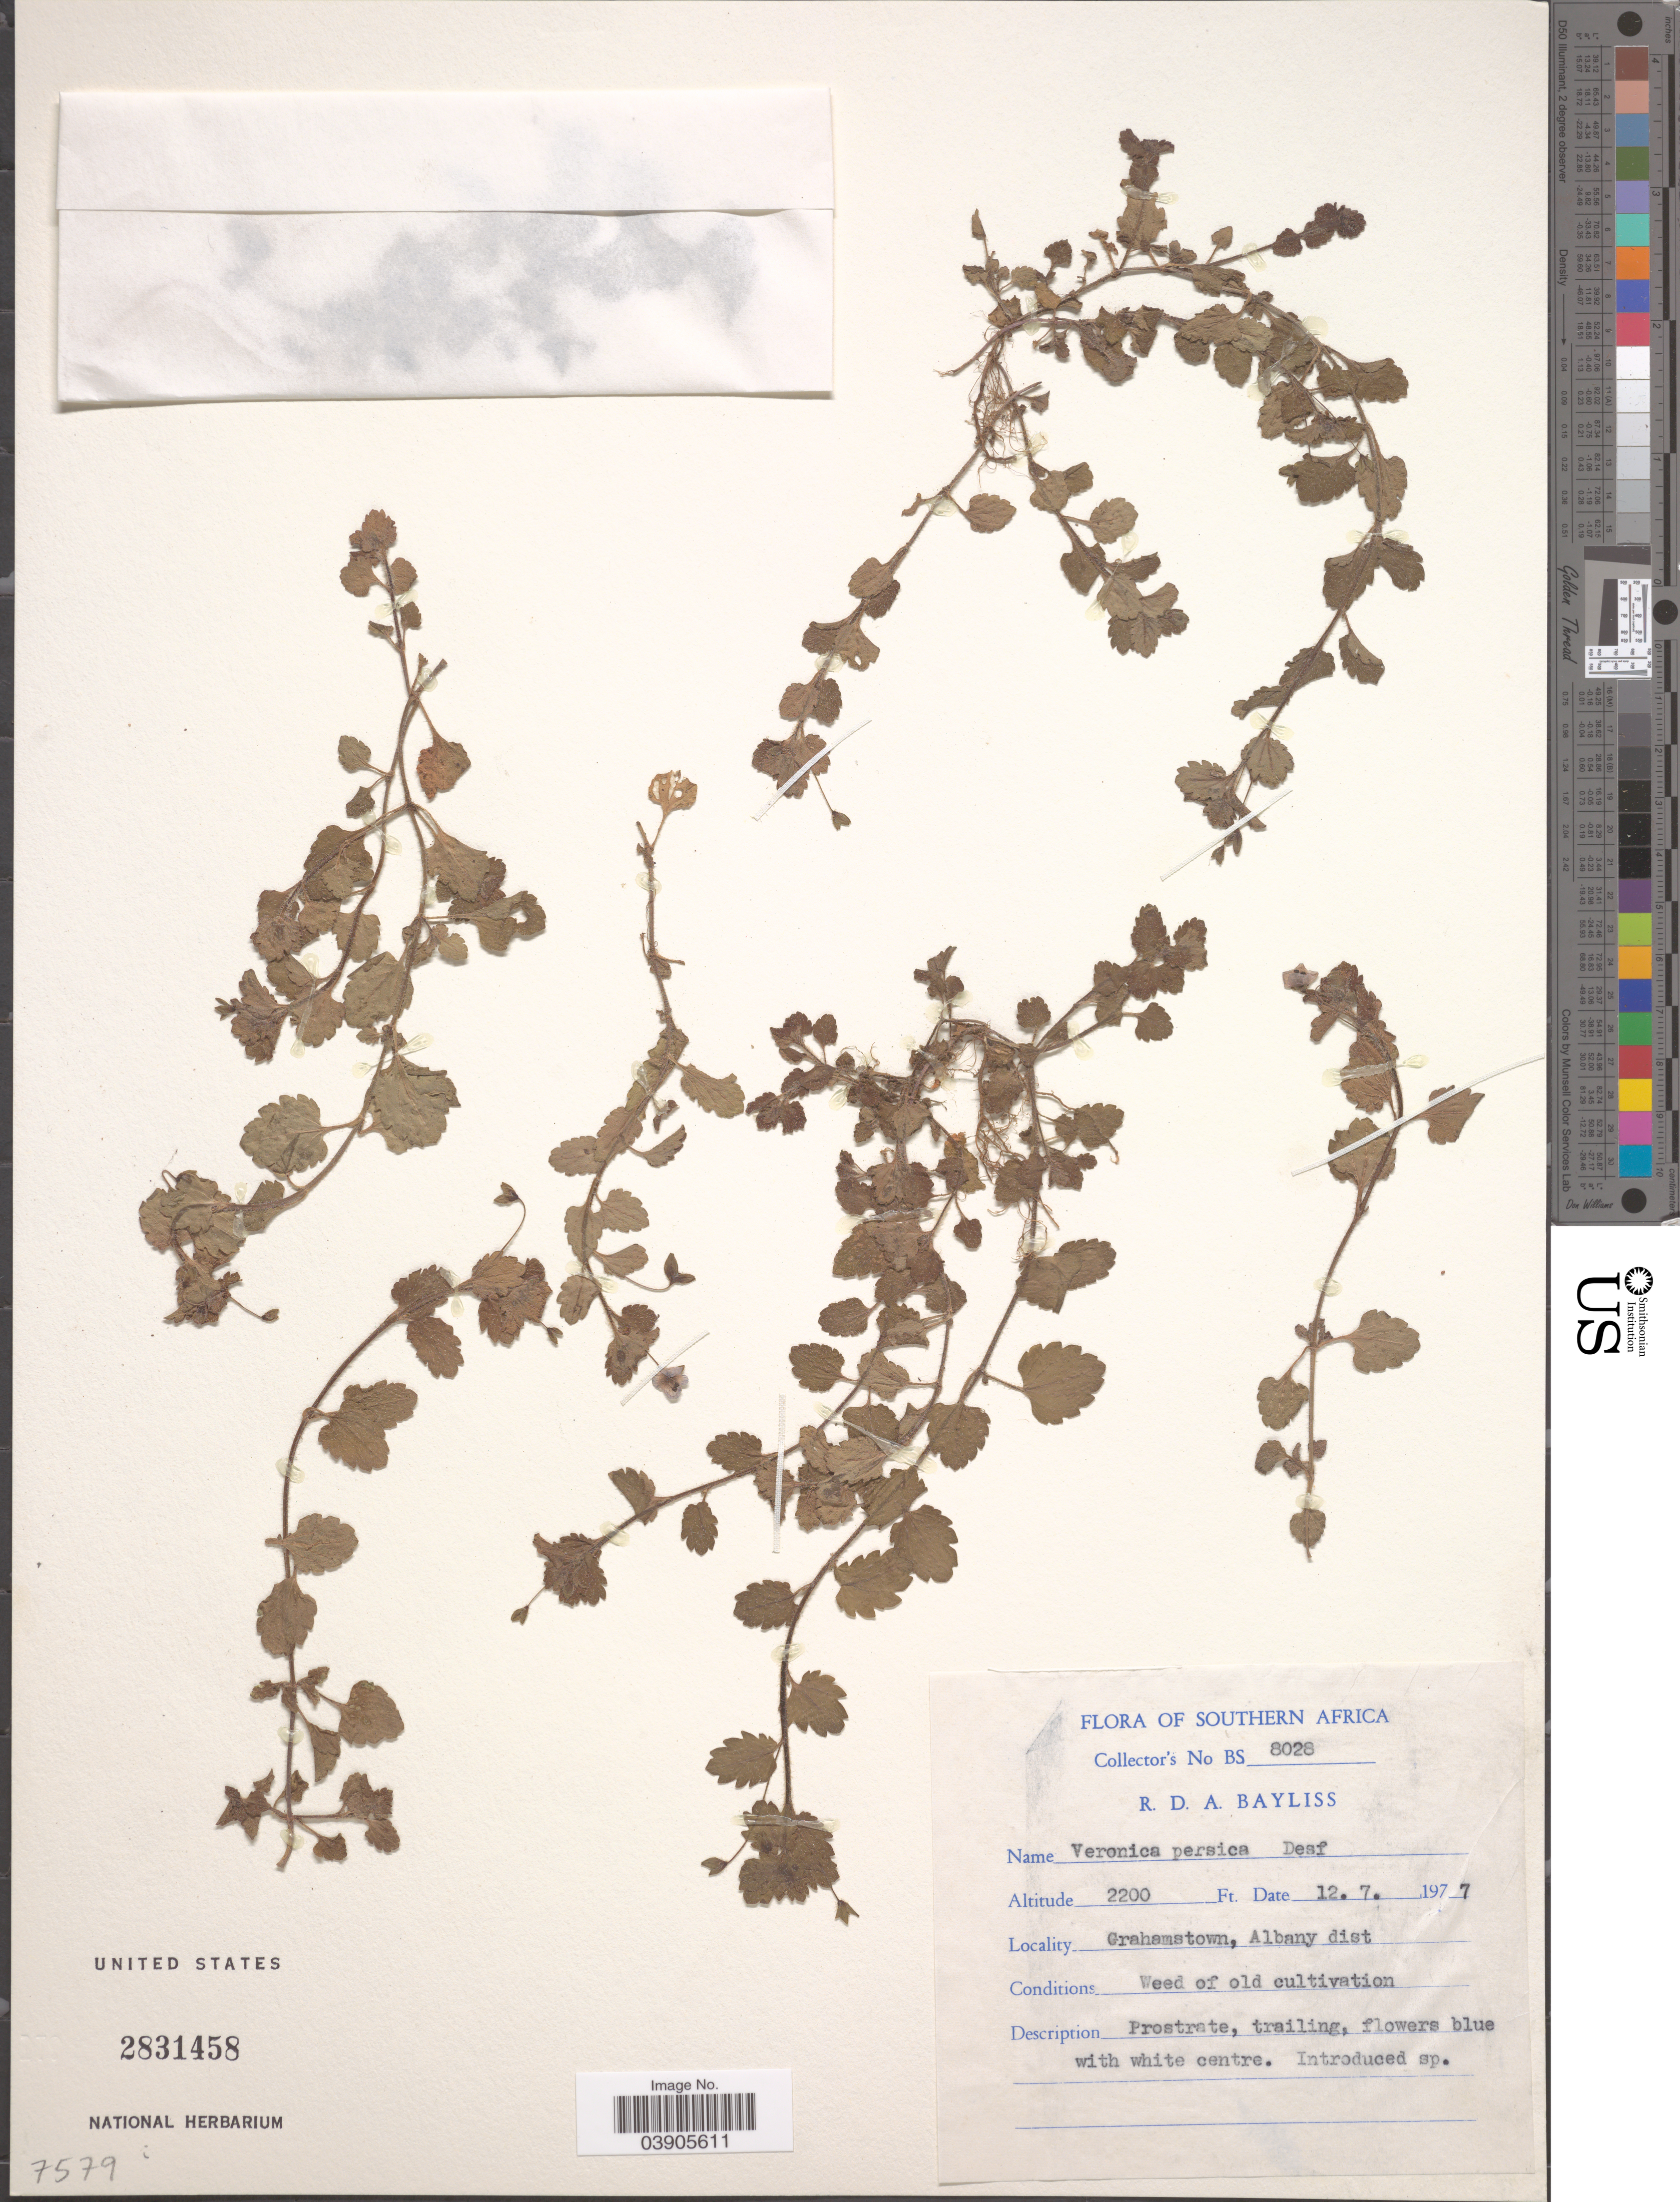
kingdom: Plantae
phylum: Tracheophyta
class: Magnoliopsida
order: Lamiales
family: Plantaginaceae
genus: Veronica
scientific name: Veronica persica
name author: Poir.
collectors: R. Bayliss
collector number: BS8028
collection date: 1977-07-12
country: South Africa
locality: Southern Africa. Grahamstown, Albany dist.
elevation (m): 671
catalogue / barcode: US 2831458